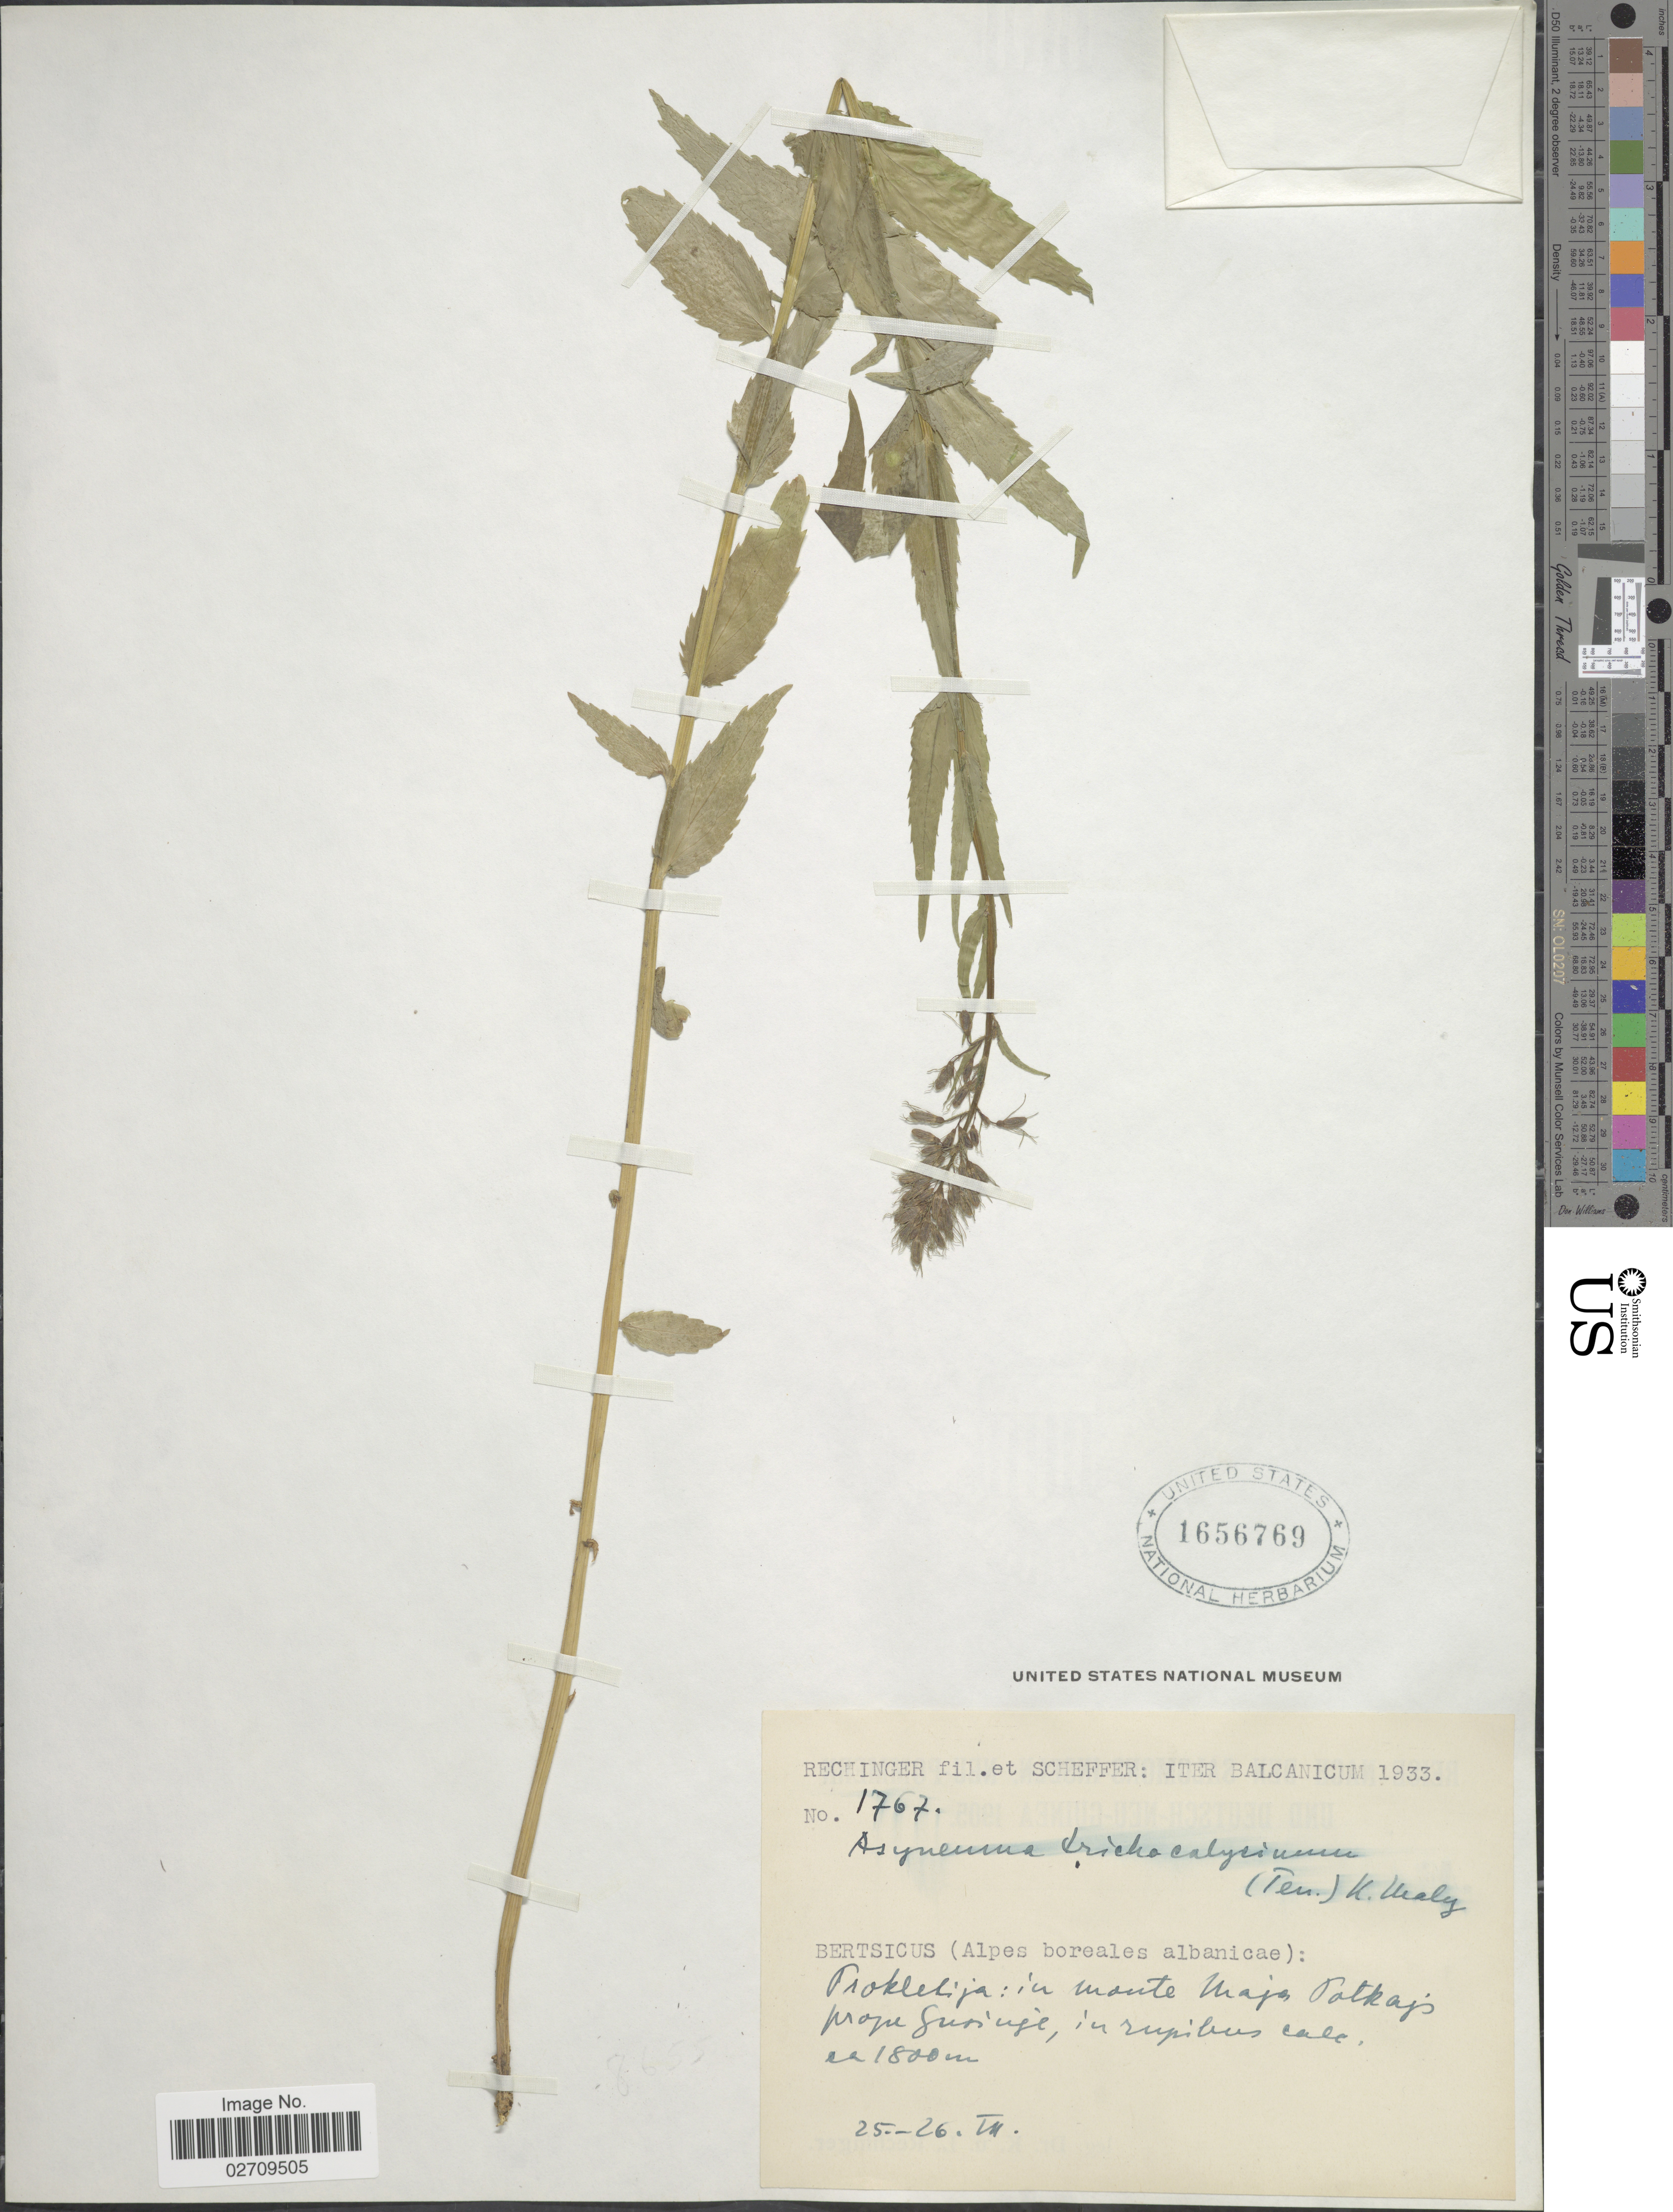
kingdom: Plantae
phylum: Tracheophyta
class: Magnoliopsida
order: Asterales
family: Campanulaceae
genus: Phyteuma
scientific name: Phyteuma trichocalycinum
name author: (Ten.) Tanfani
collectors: -- Rechinger & Scheffer, --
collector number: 1767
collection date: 1933-07-25/1933-07-26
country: Albania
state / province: Shkoder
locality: Balcanicum, Bertscus (Alpes boreales albanicae): Troklelija: in monte Majo, Potkajs prope Gurinje, in rupibus calc [interpreted]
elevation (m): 1800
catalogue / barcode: US 1656769